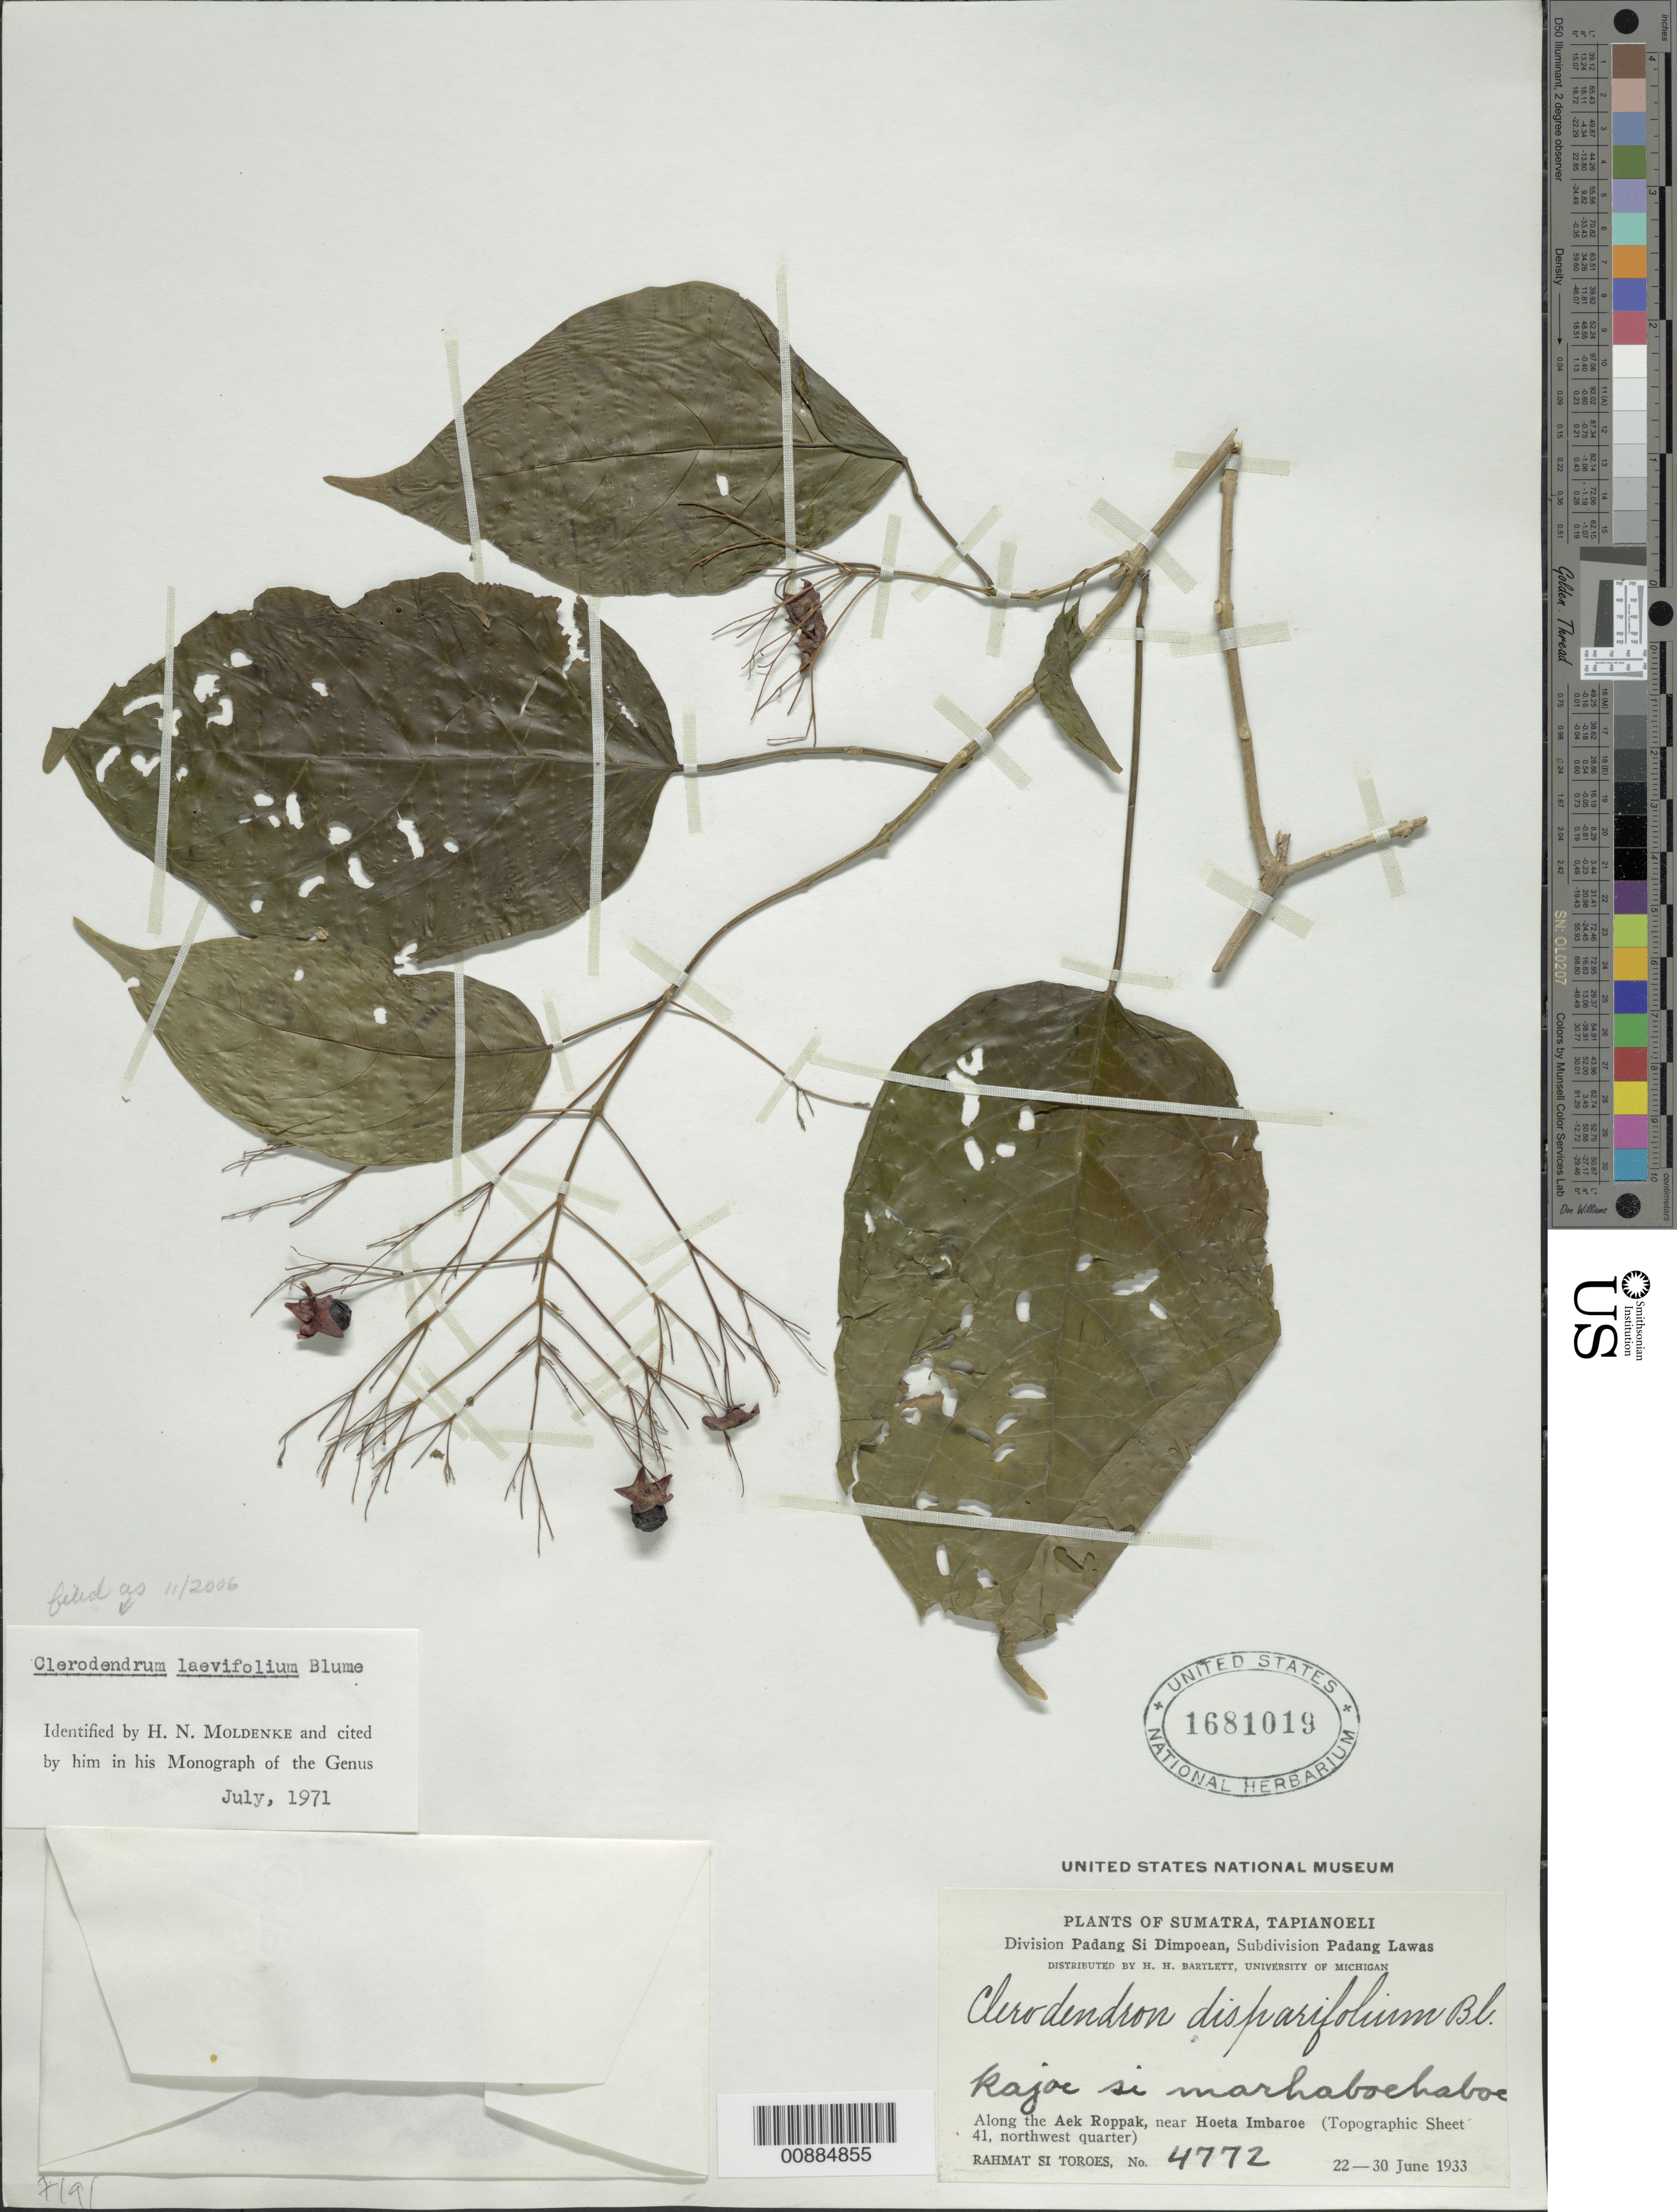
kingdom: Plantae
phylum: Tracheophyta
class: Magnoliopsida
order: Lamiales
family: Lamiaceae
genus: Clerodendrum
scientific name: Clerodendrum laevifolium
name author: Blume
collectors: Rahmat Si Boeea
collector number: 4772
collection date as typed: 22 Jun 1933 to 30 Jun 1933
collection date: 1933-06-22/1933-06-30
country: Indonesia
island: Sumatra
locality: Along the Aek Roppak, near Hoeta Imbaroe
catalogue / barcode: US 1681019